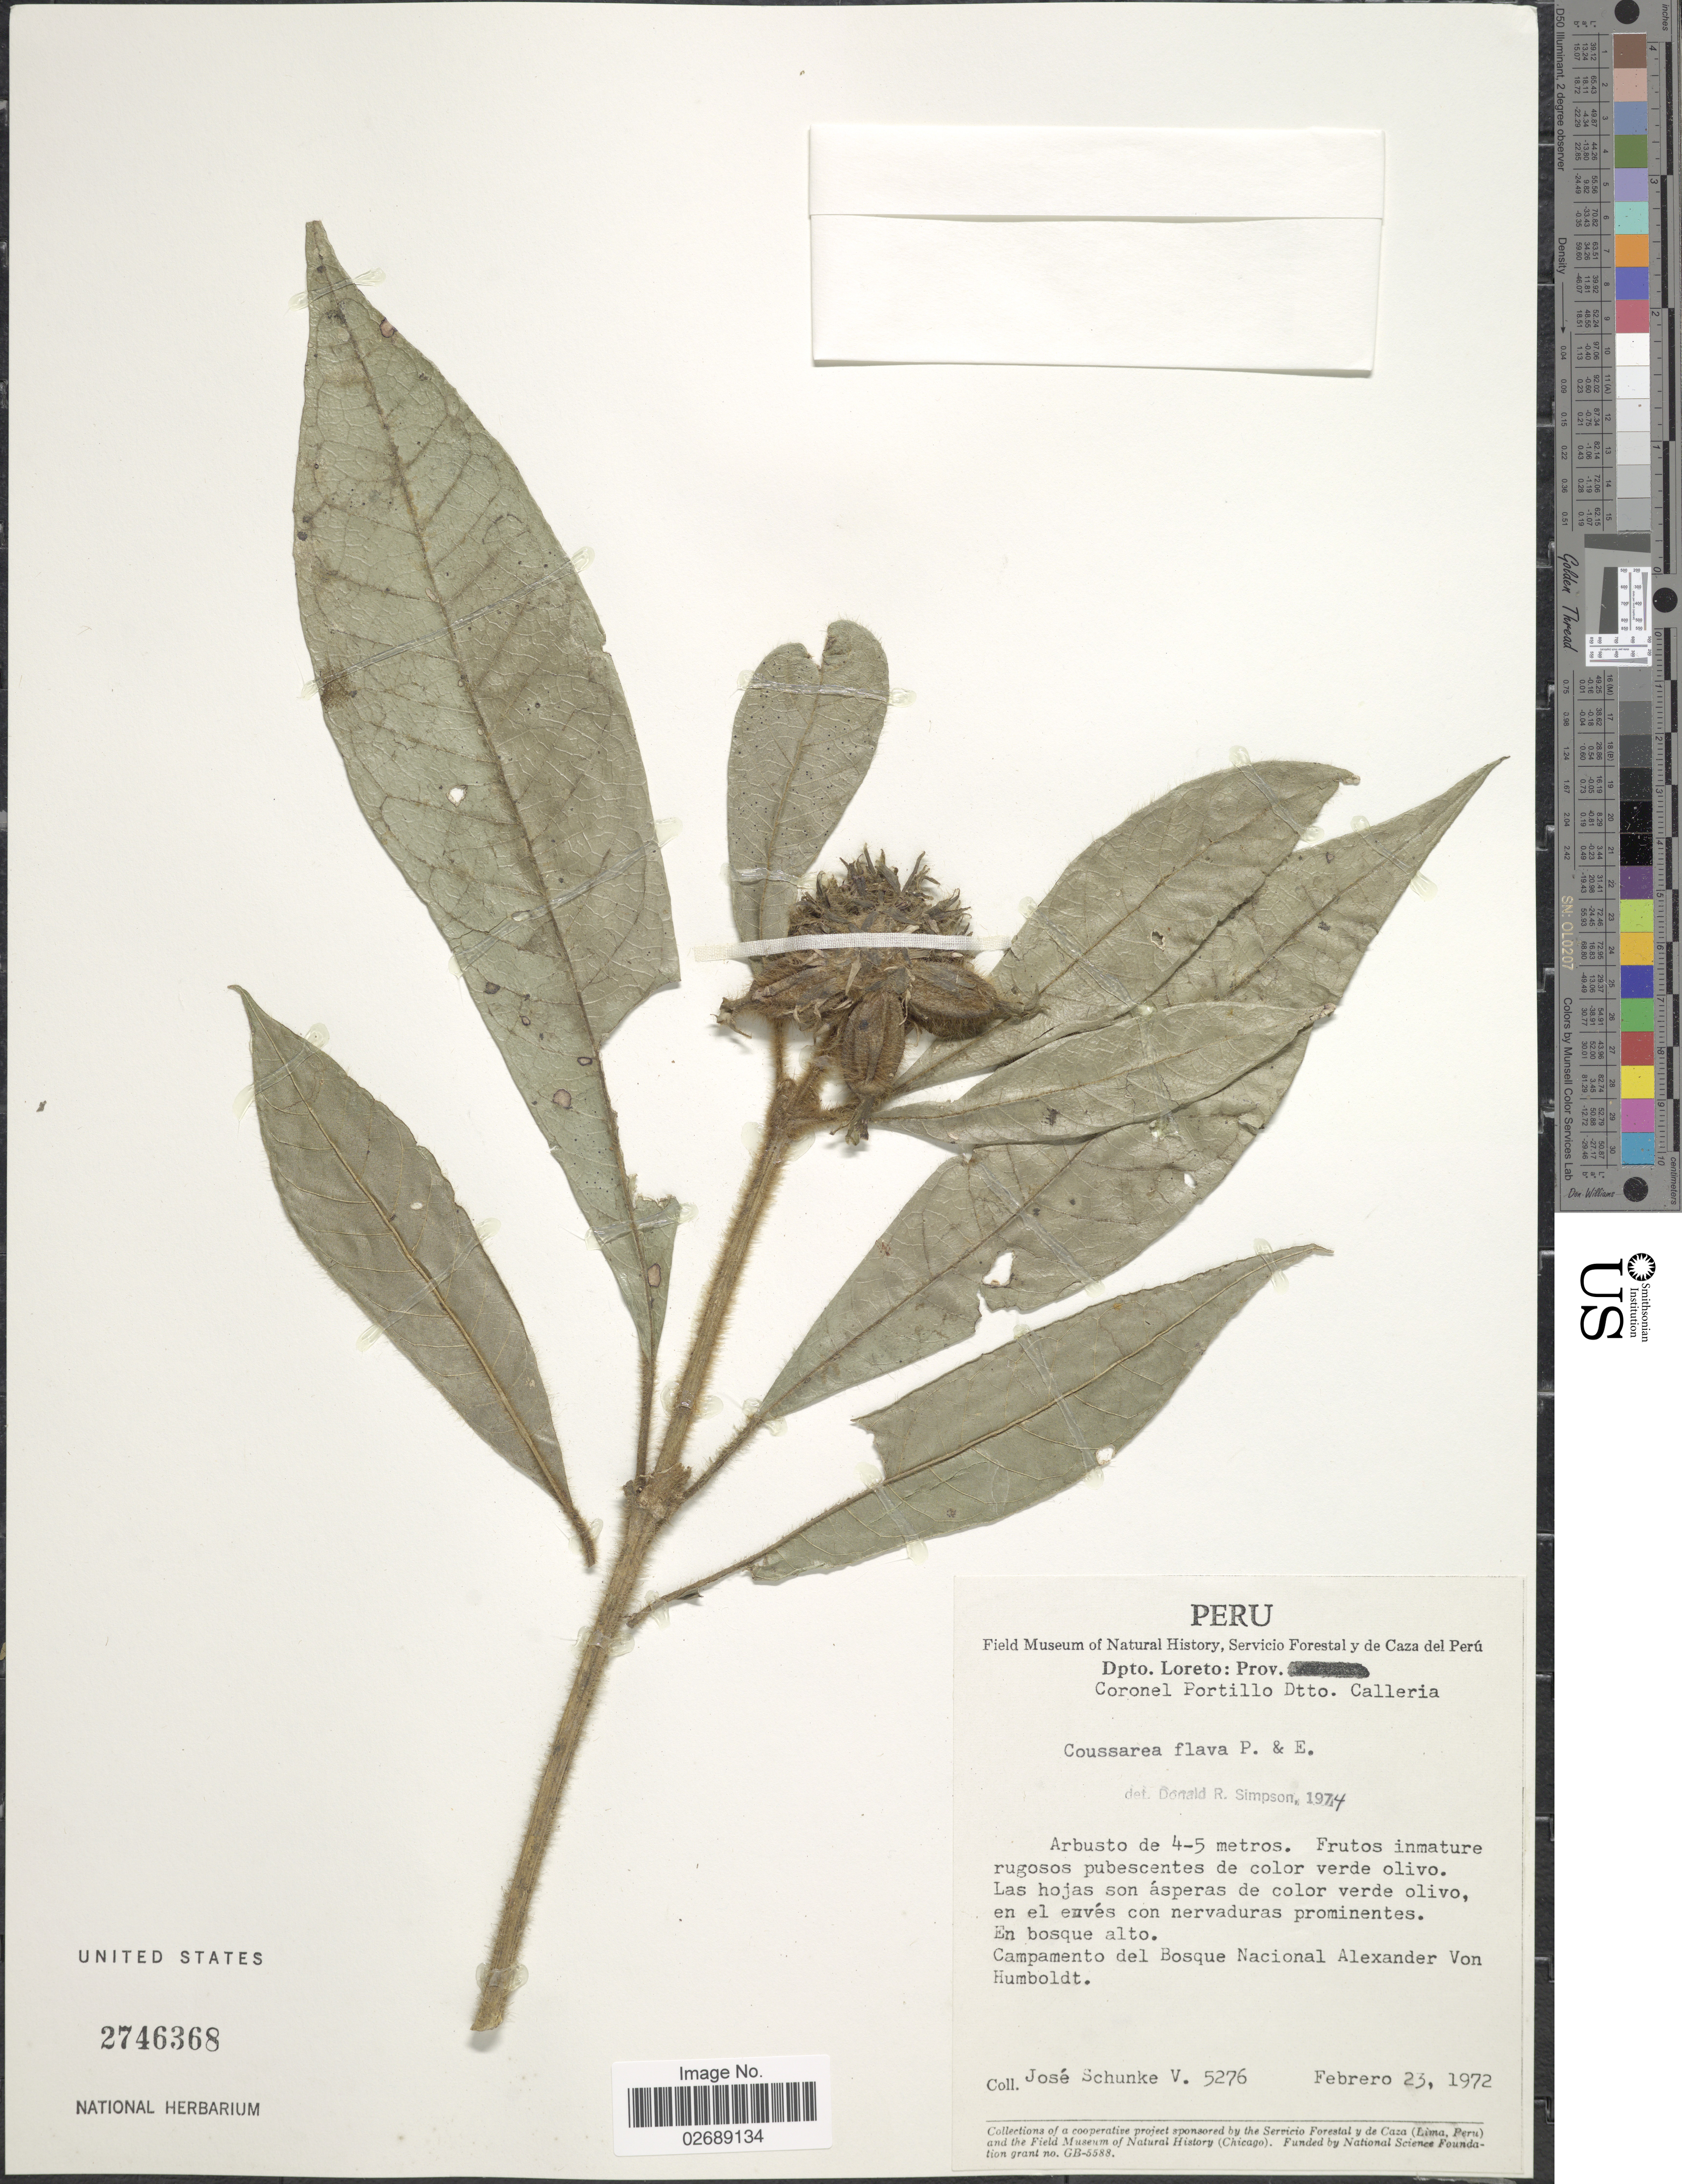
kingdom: Plantae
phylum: Tracheophyta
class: Magnoliopsida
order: Gentianales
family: Rubiaceae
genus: Coussarea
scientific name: Coussarea flava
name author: Poepp. & Endl.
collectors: J. Schunke Vigo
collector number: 5276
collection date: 1972-02-23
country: Peru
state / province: Loreto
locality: Prov. Coronel Portillo, Dtto. Calleria. Campamento del Bosque Nacional Alexander Von Humboldt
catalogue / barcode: US 2746368